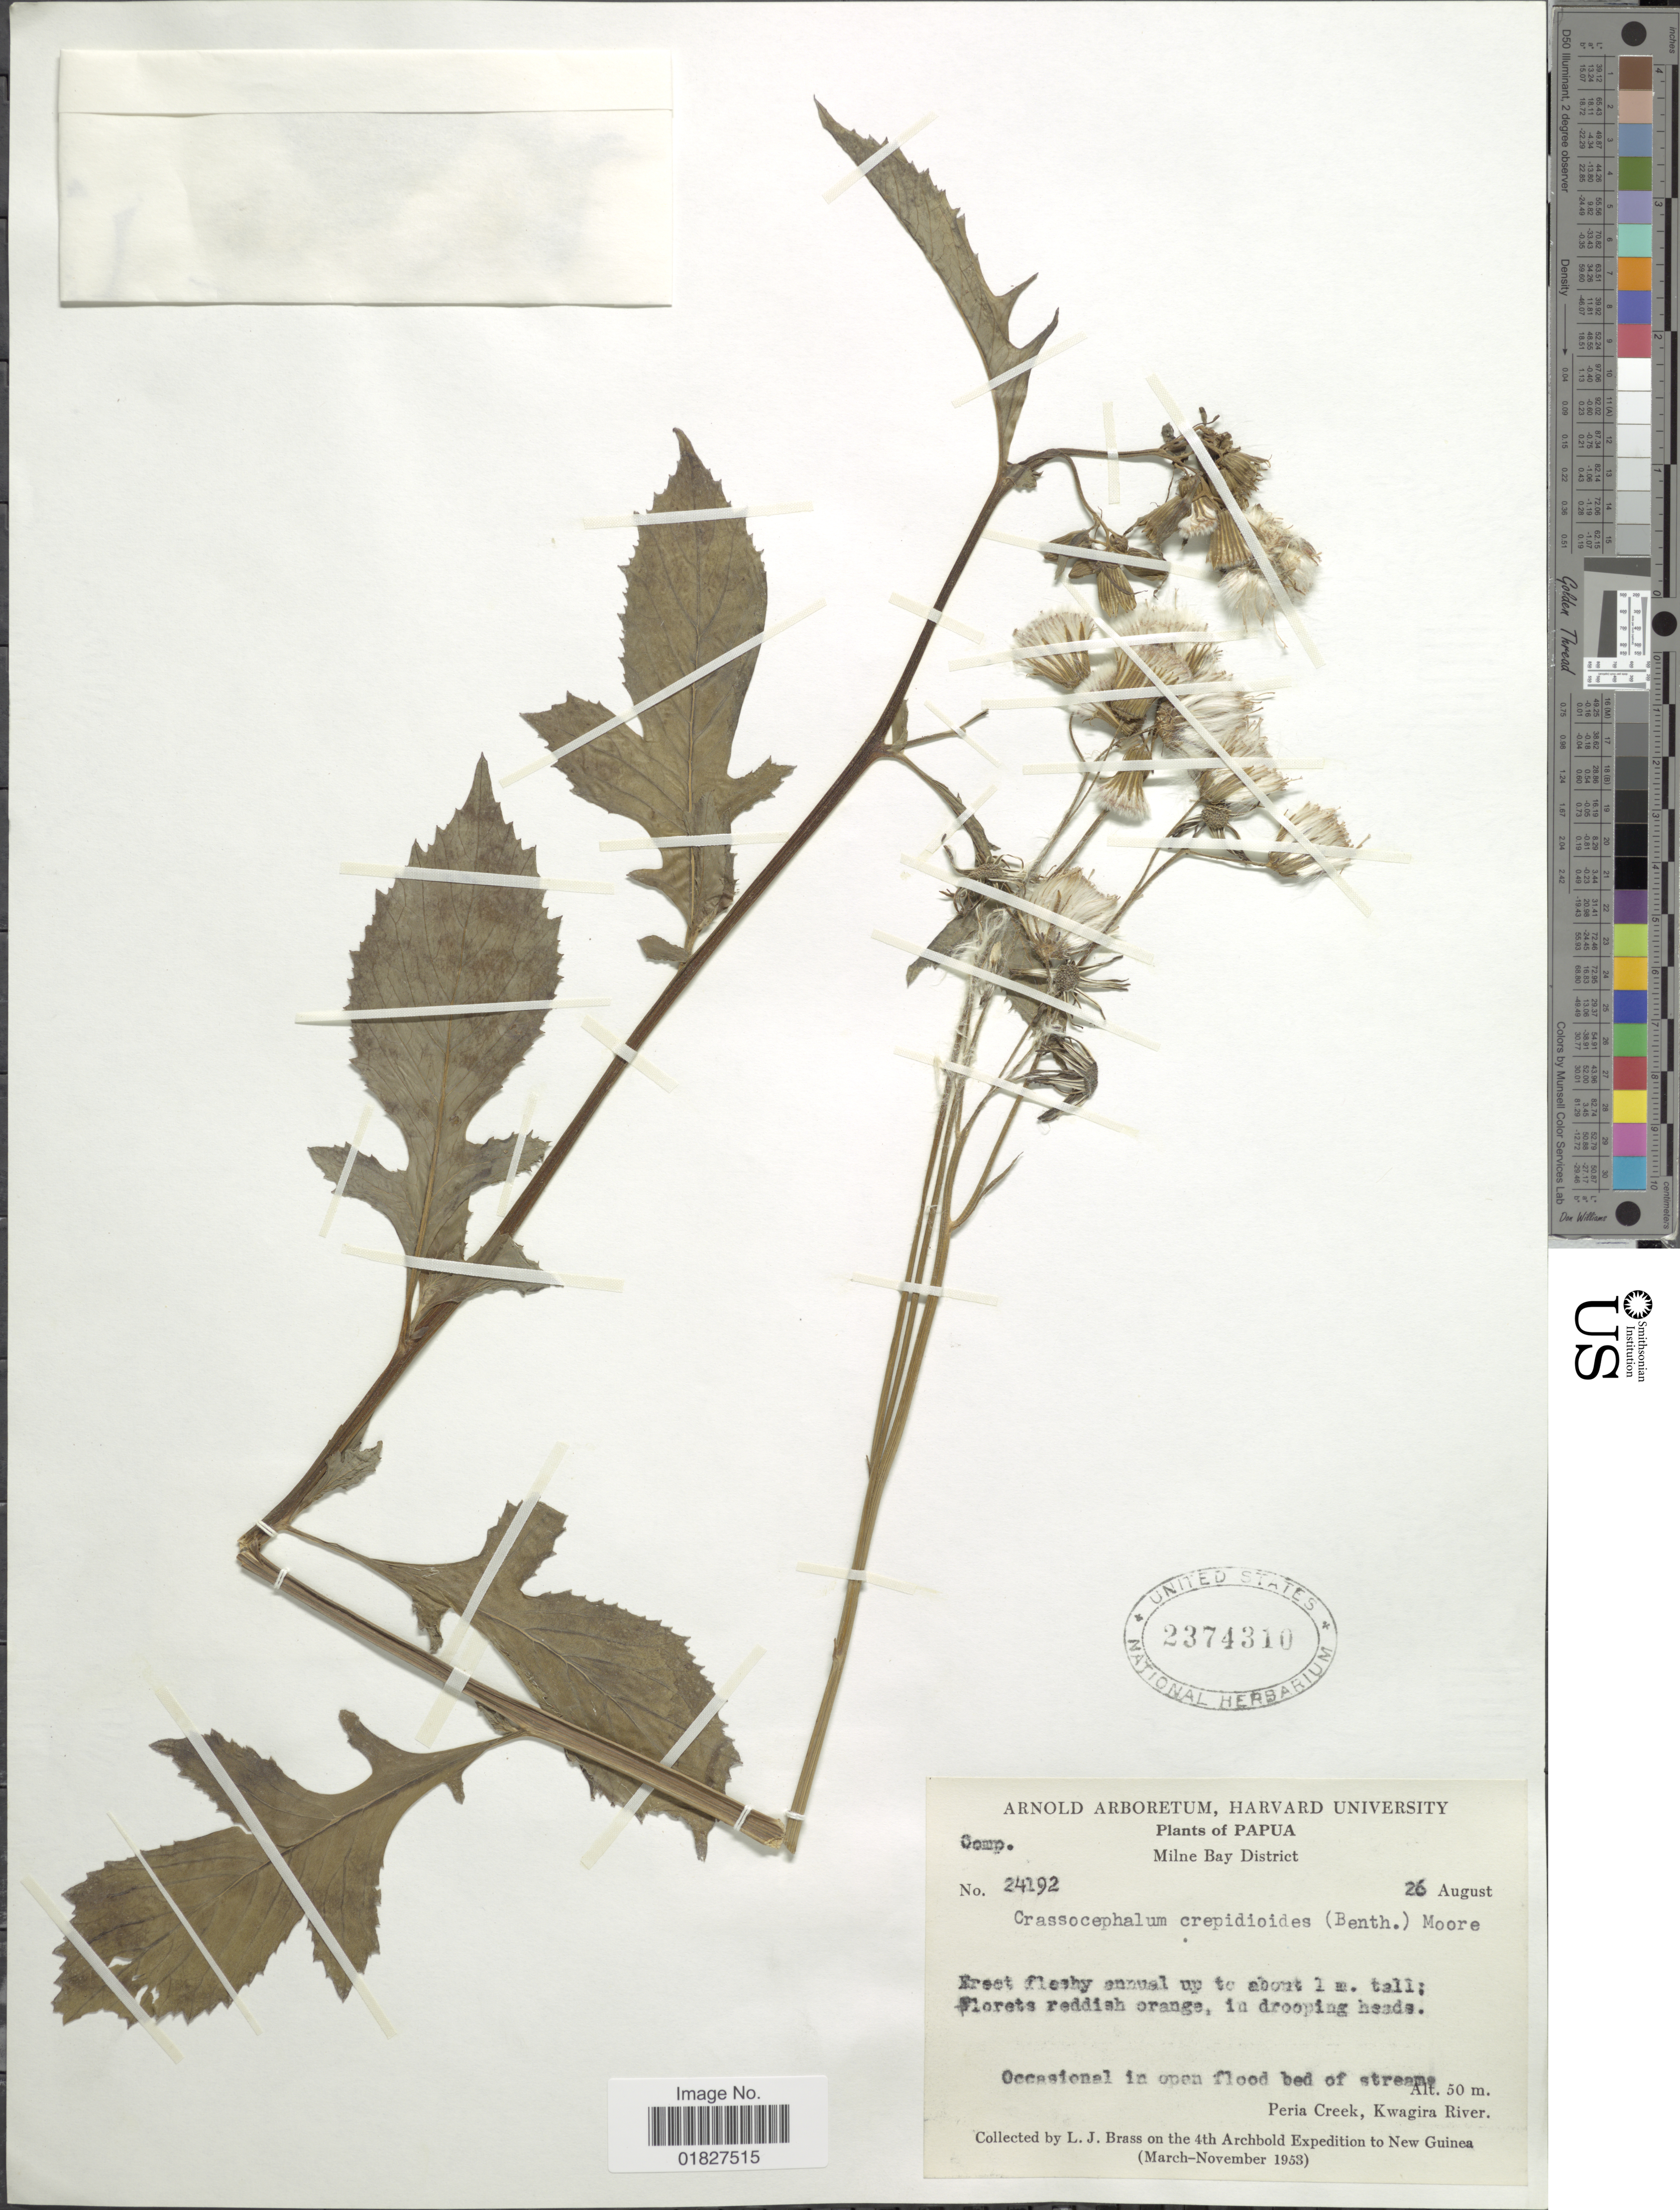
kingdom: Plantae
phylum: Tracheophyta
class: Magnoliopsida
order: Asterales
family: Asteraceae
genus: Crassocephalum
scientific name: Crassocephalum crepidioides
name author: (Benth.) S. Moore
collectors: L. J. Brass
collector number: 24192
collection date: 1953-08-26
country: Papua New Guinea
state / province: Milne Bay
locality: Papua, Peria Creek, Kwagira River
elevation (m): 50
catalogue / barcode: US 2374310